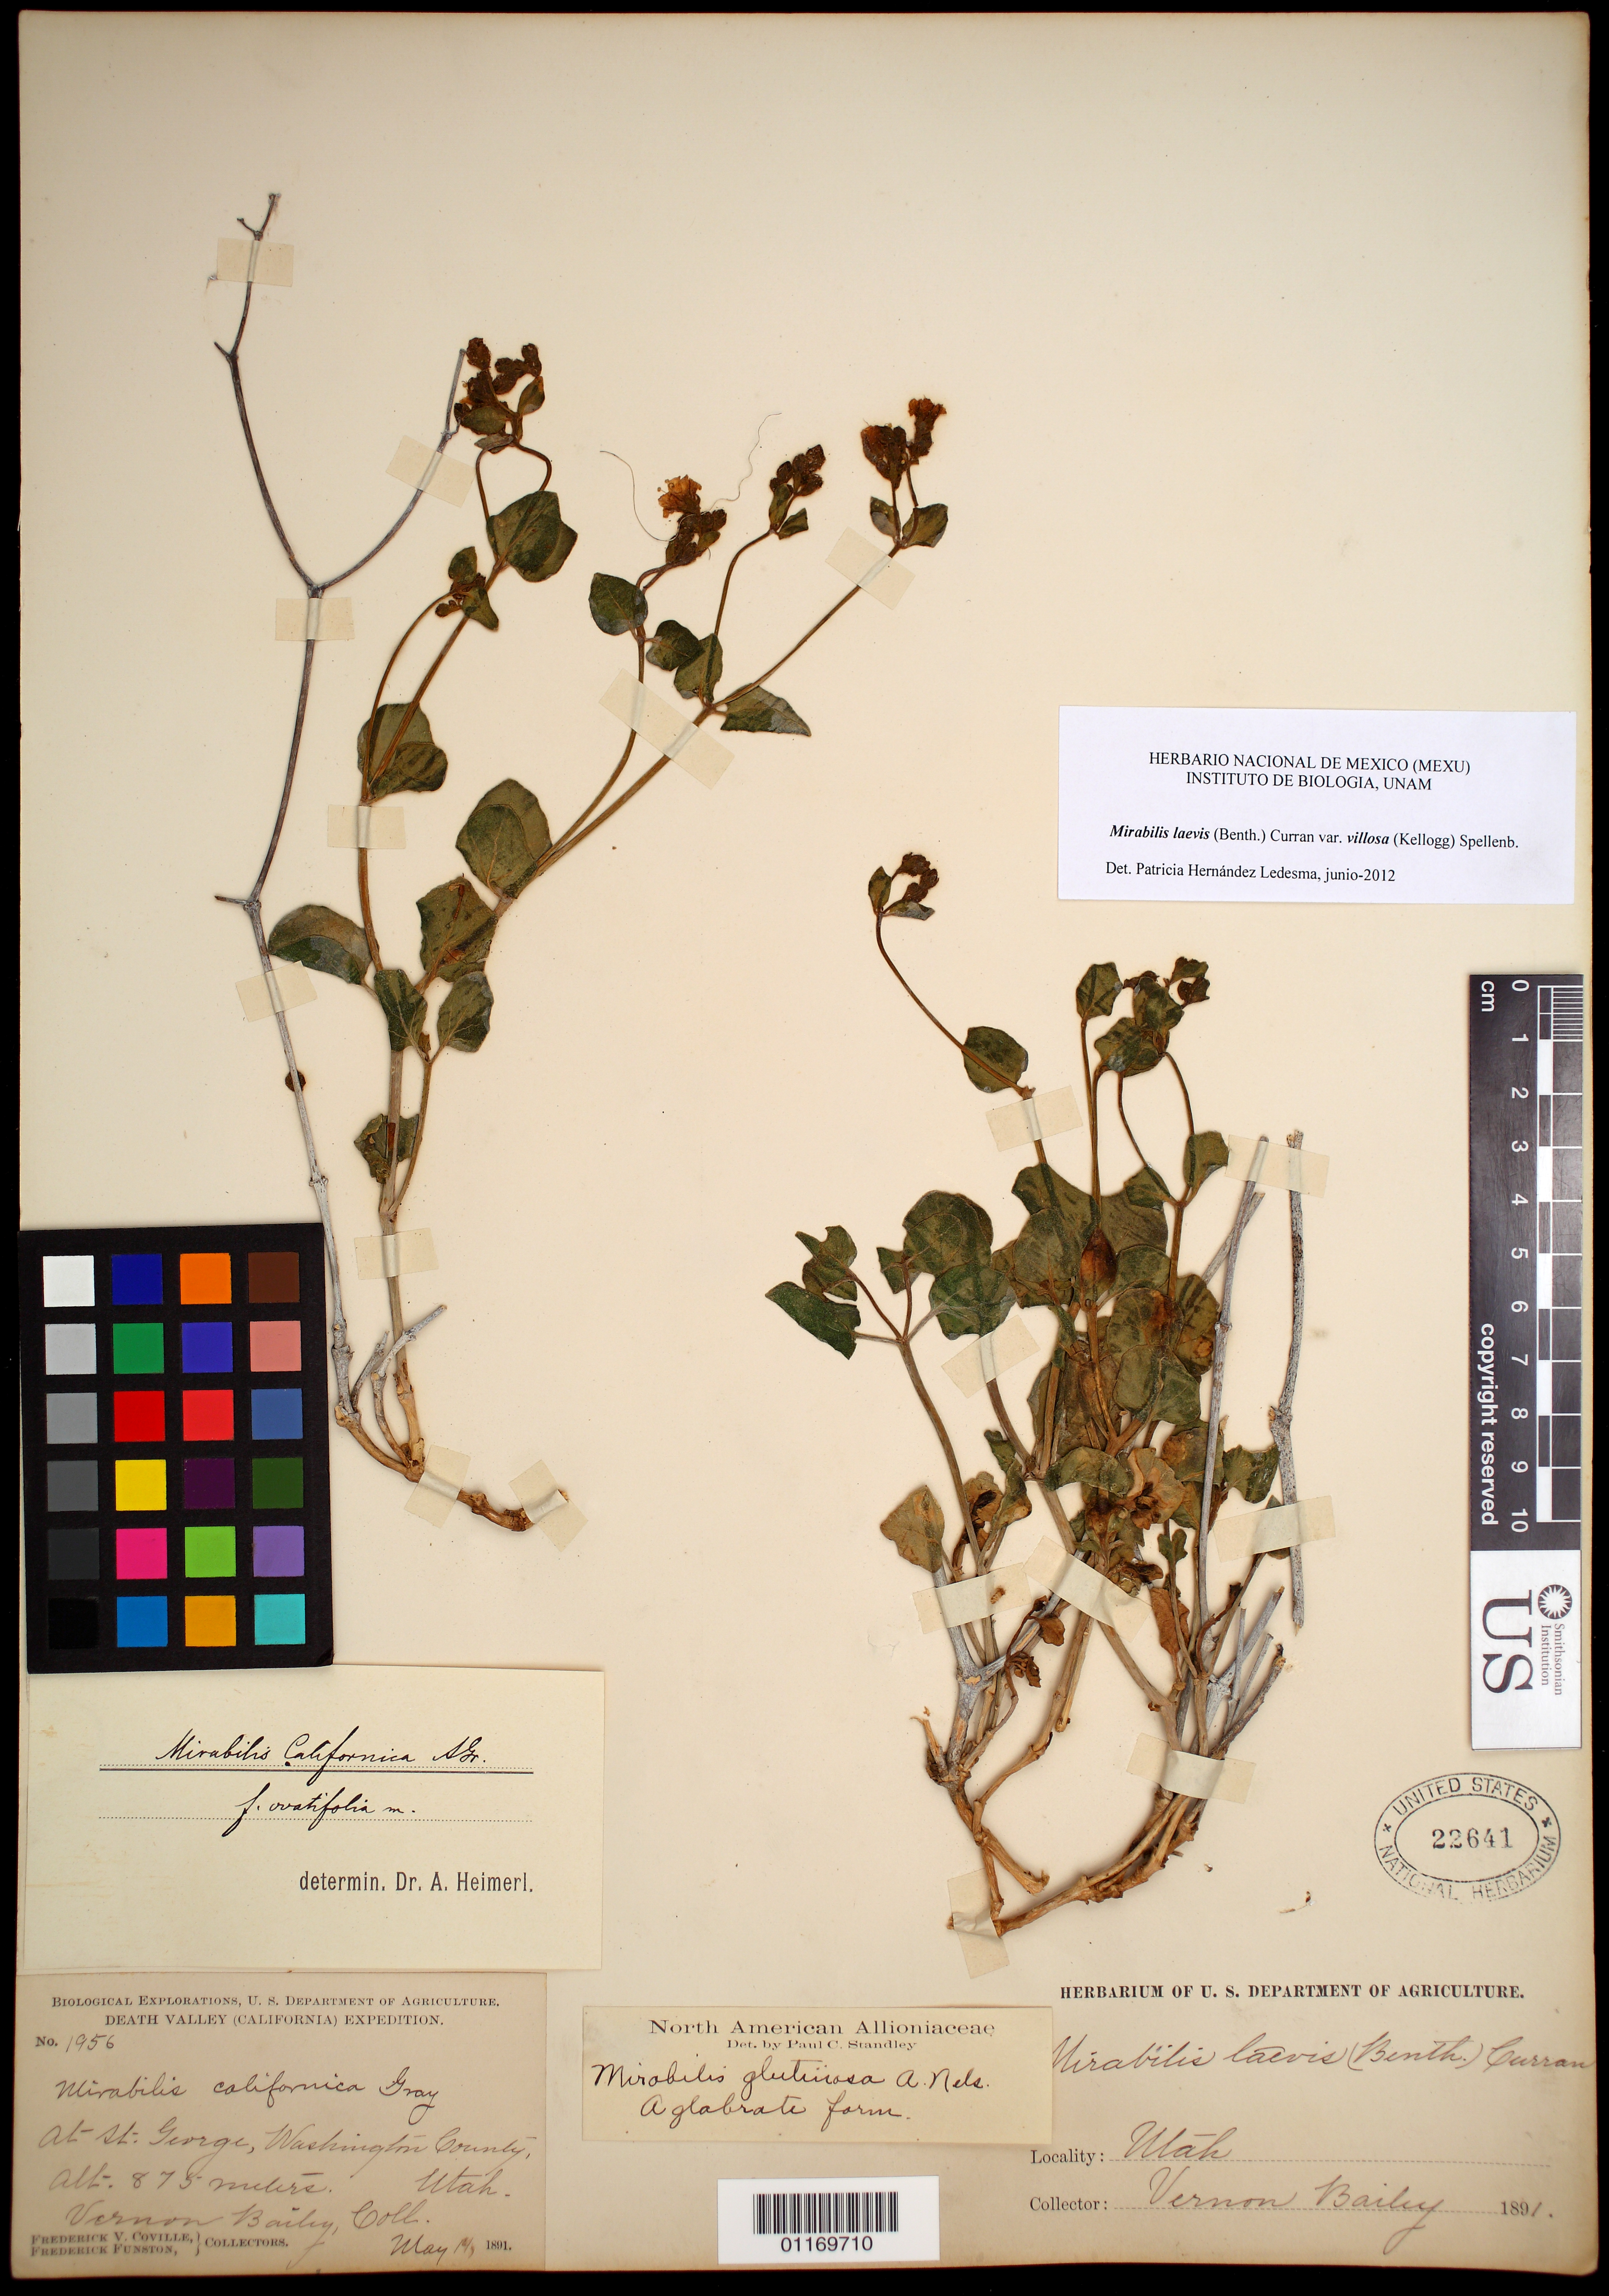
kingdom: Plantae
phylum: Tracheophyta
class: Magnoliopsida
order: Caryophyllales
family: Nyctaginaceae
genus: Mirabilis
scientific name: Mirabilis laevis var. villosa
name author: (Kellogg) Spellenb.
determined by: Hernández-Ledesma, Patricia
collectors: V. O. Bailey, F. Funston & F. V. Coville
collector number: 1956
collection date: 1891-05-14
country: United States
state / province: Utah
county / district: Washington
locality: At St. George.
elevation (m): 875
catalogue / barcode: US 22641